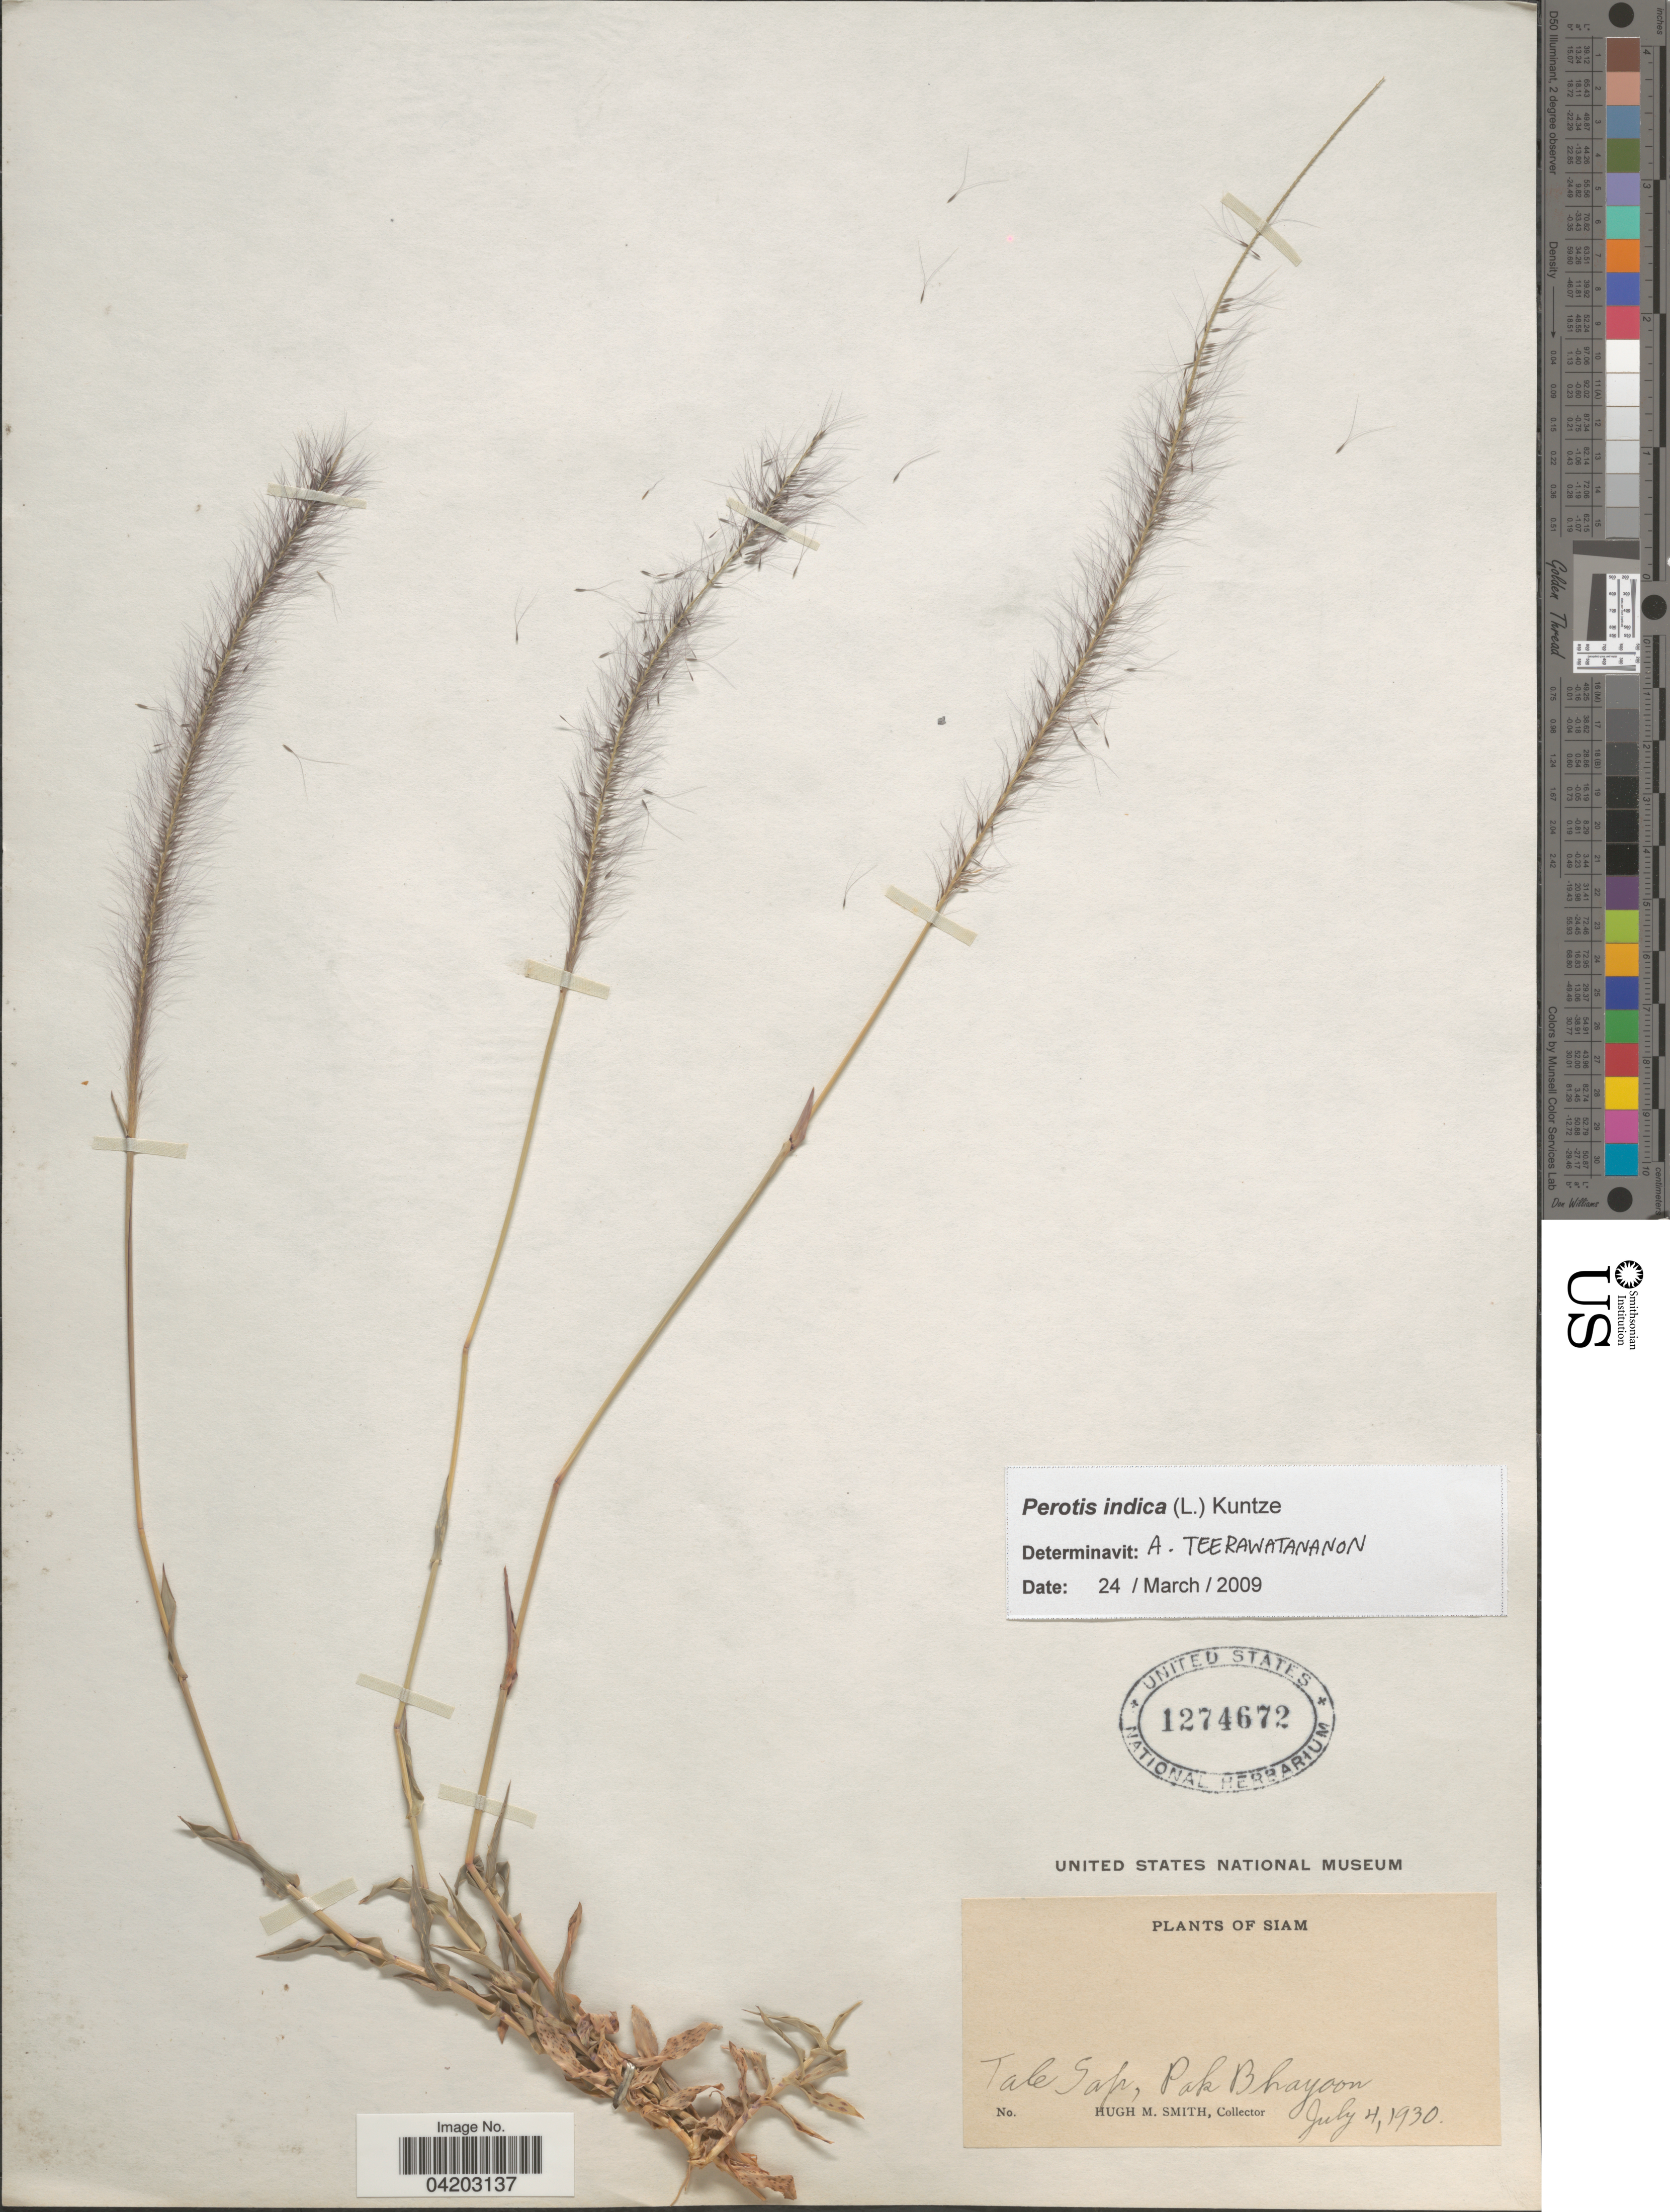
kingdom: Plantae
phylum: Tracheophyta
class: Liliopsida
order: Poales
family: Poaceae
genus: Perotis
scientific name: Perotis indica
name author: (L.) Kuntze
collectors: H. M. Smith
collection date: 1930-07-04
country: Thailand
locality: Siam. Tale Sap, Pak Bhayoon.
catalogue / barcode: US 1274672